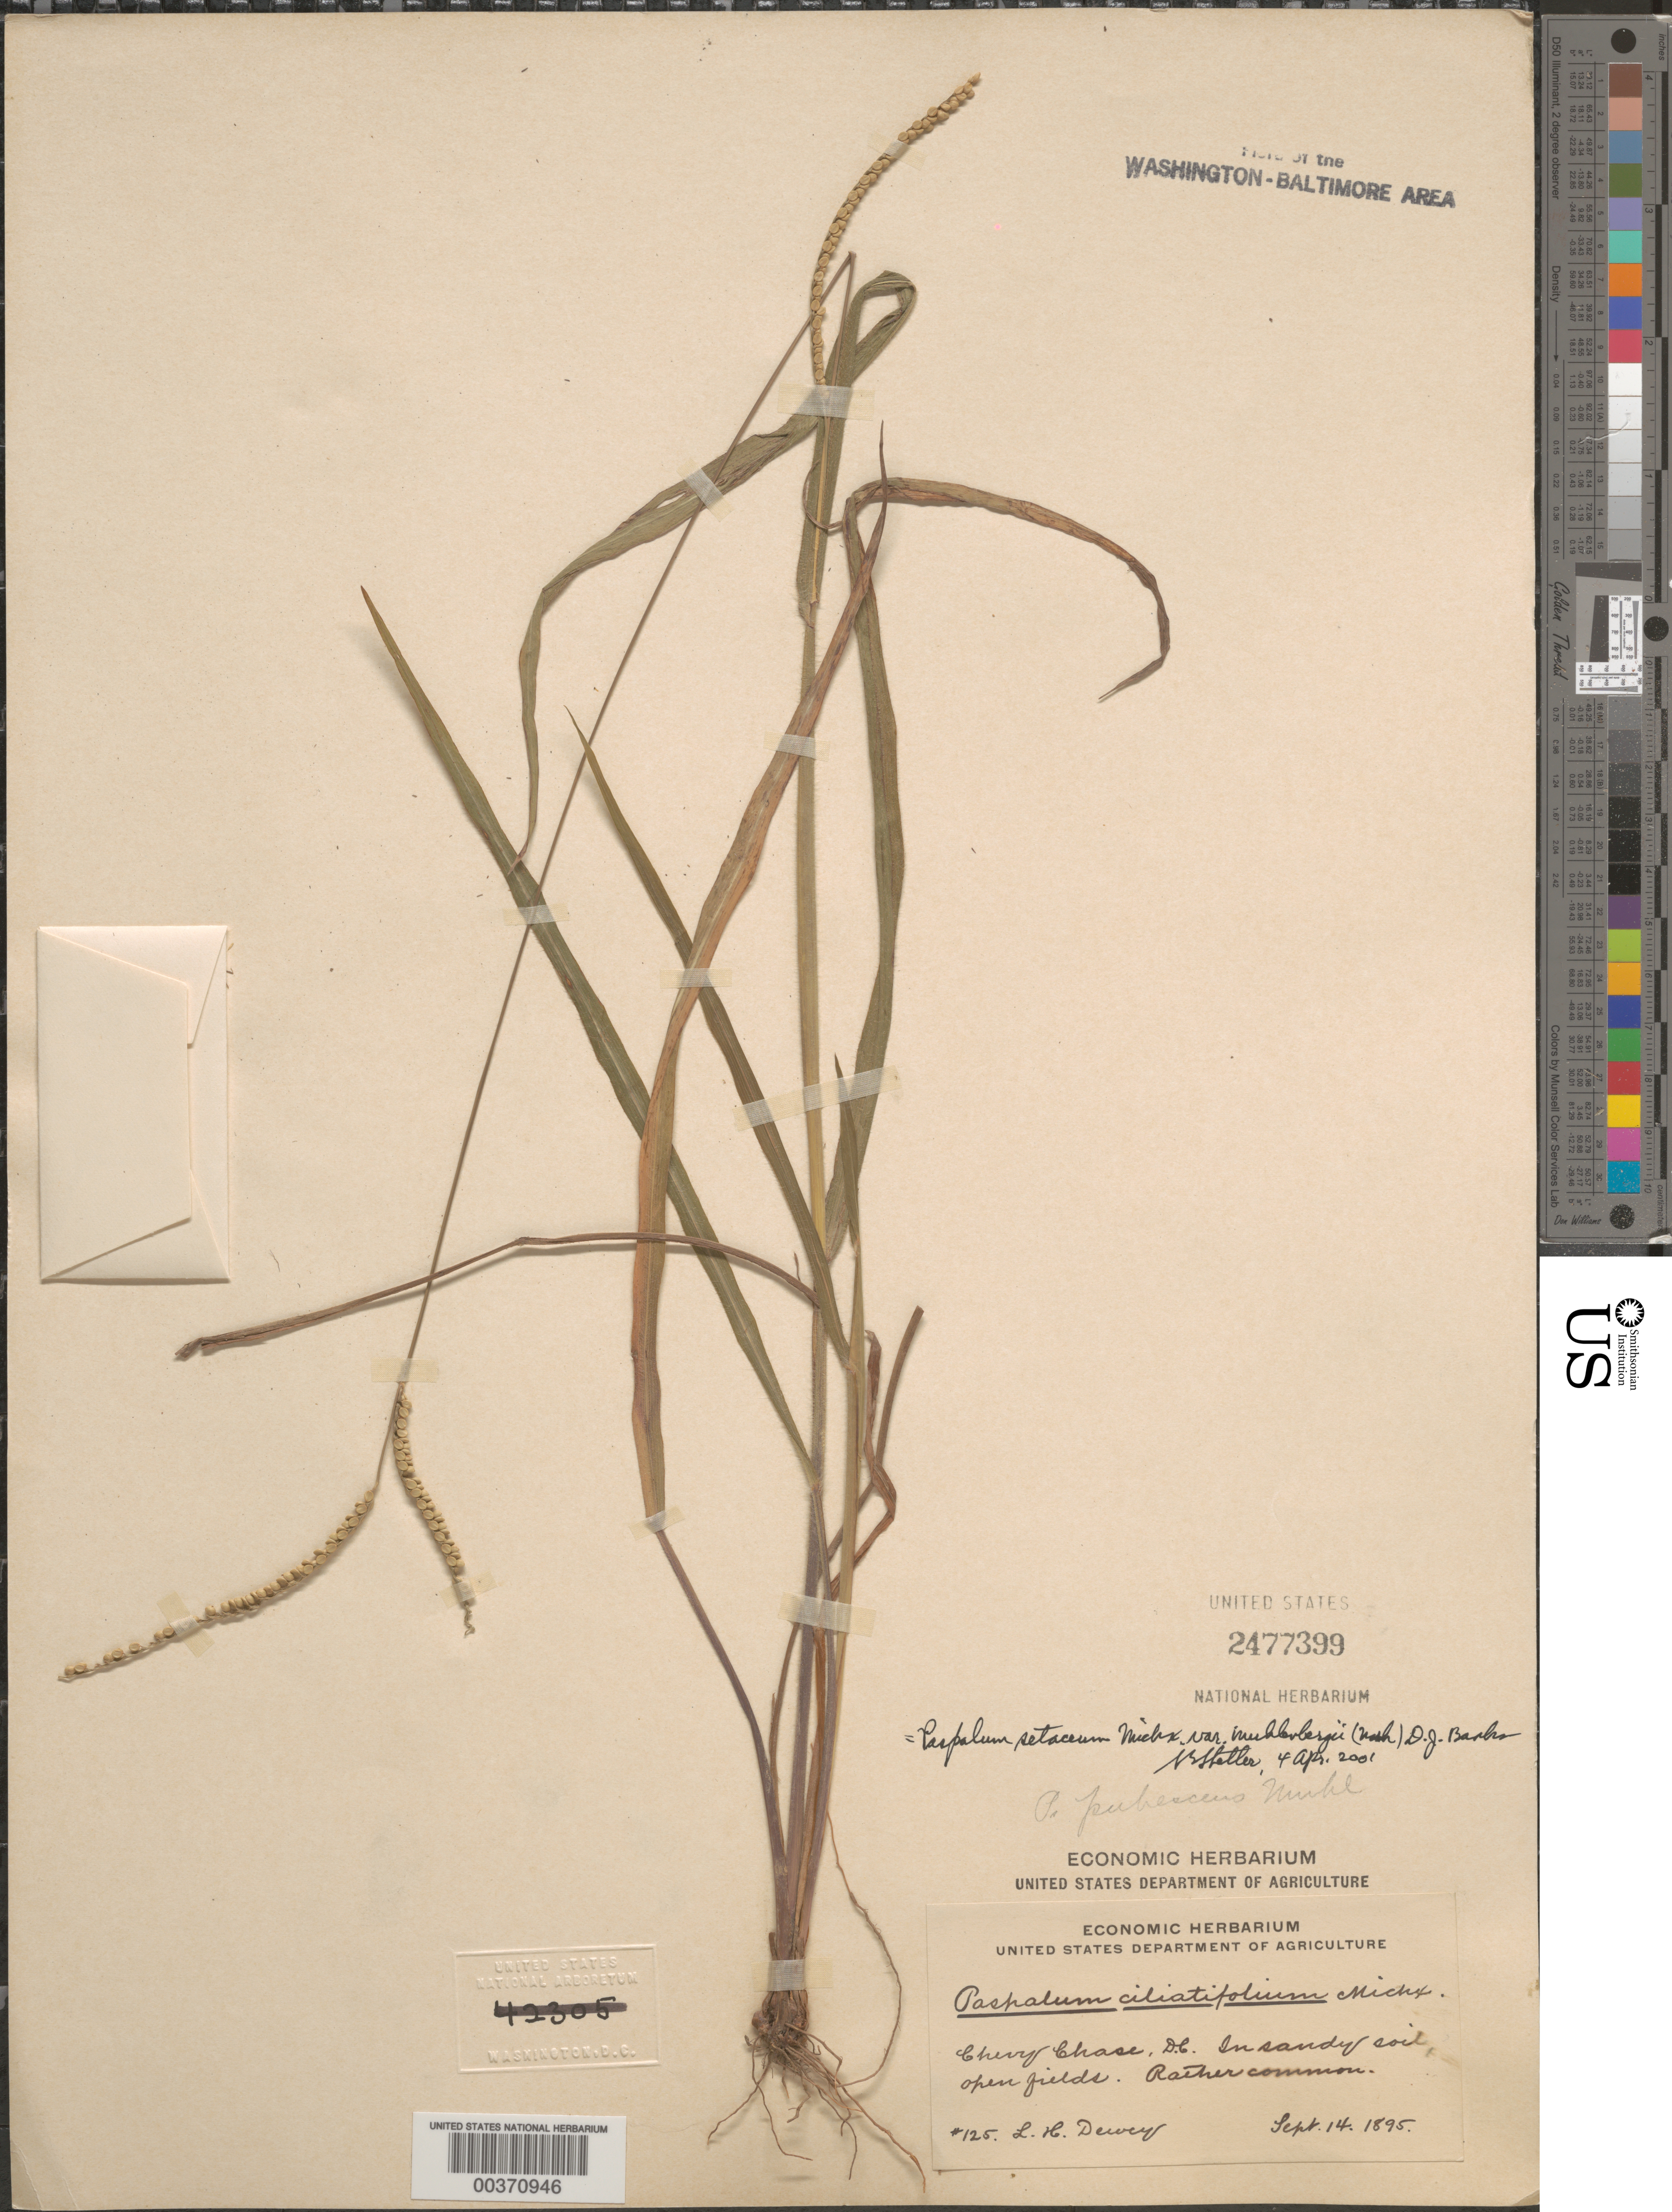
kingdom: Plantae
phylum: Tracheophyta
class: Liliopsida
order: Poales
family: Poaceae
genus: Paspalum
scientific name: Paspalum setaceum var. muhlenbergii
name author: (Nash) D.J. Banks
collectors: L. H. Dewey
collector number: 125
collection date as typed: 14 Sep 1895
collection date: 1895-09-14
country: United States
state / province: District of Columbia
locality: Chevy Chase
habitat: Sandy soil open field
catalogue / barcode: US 2477399